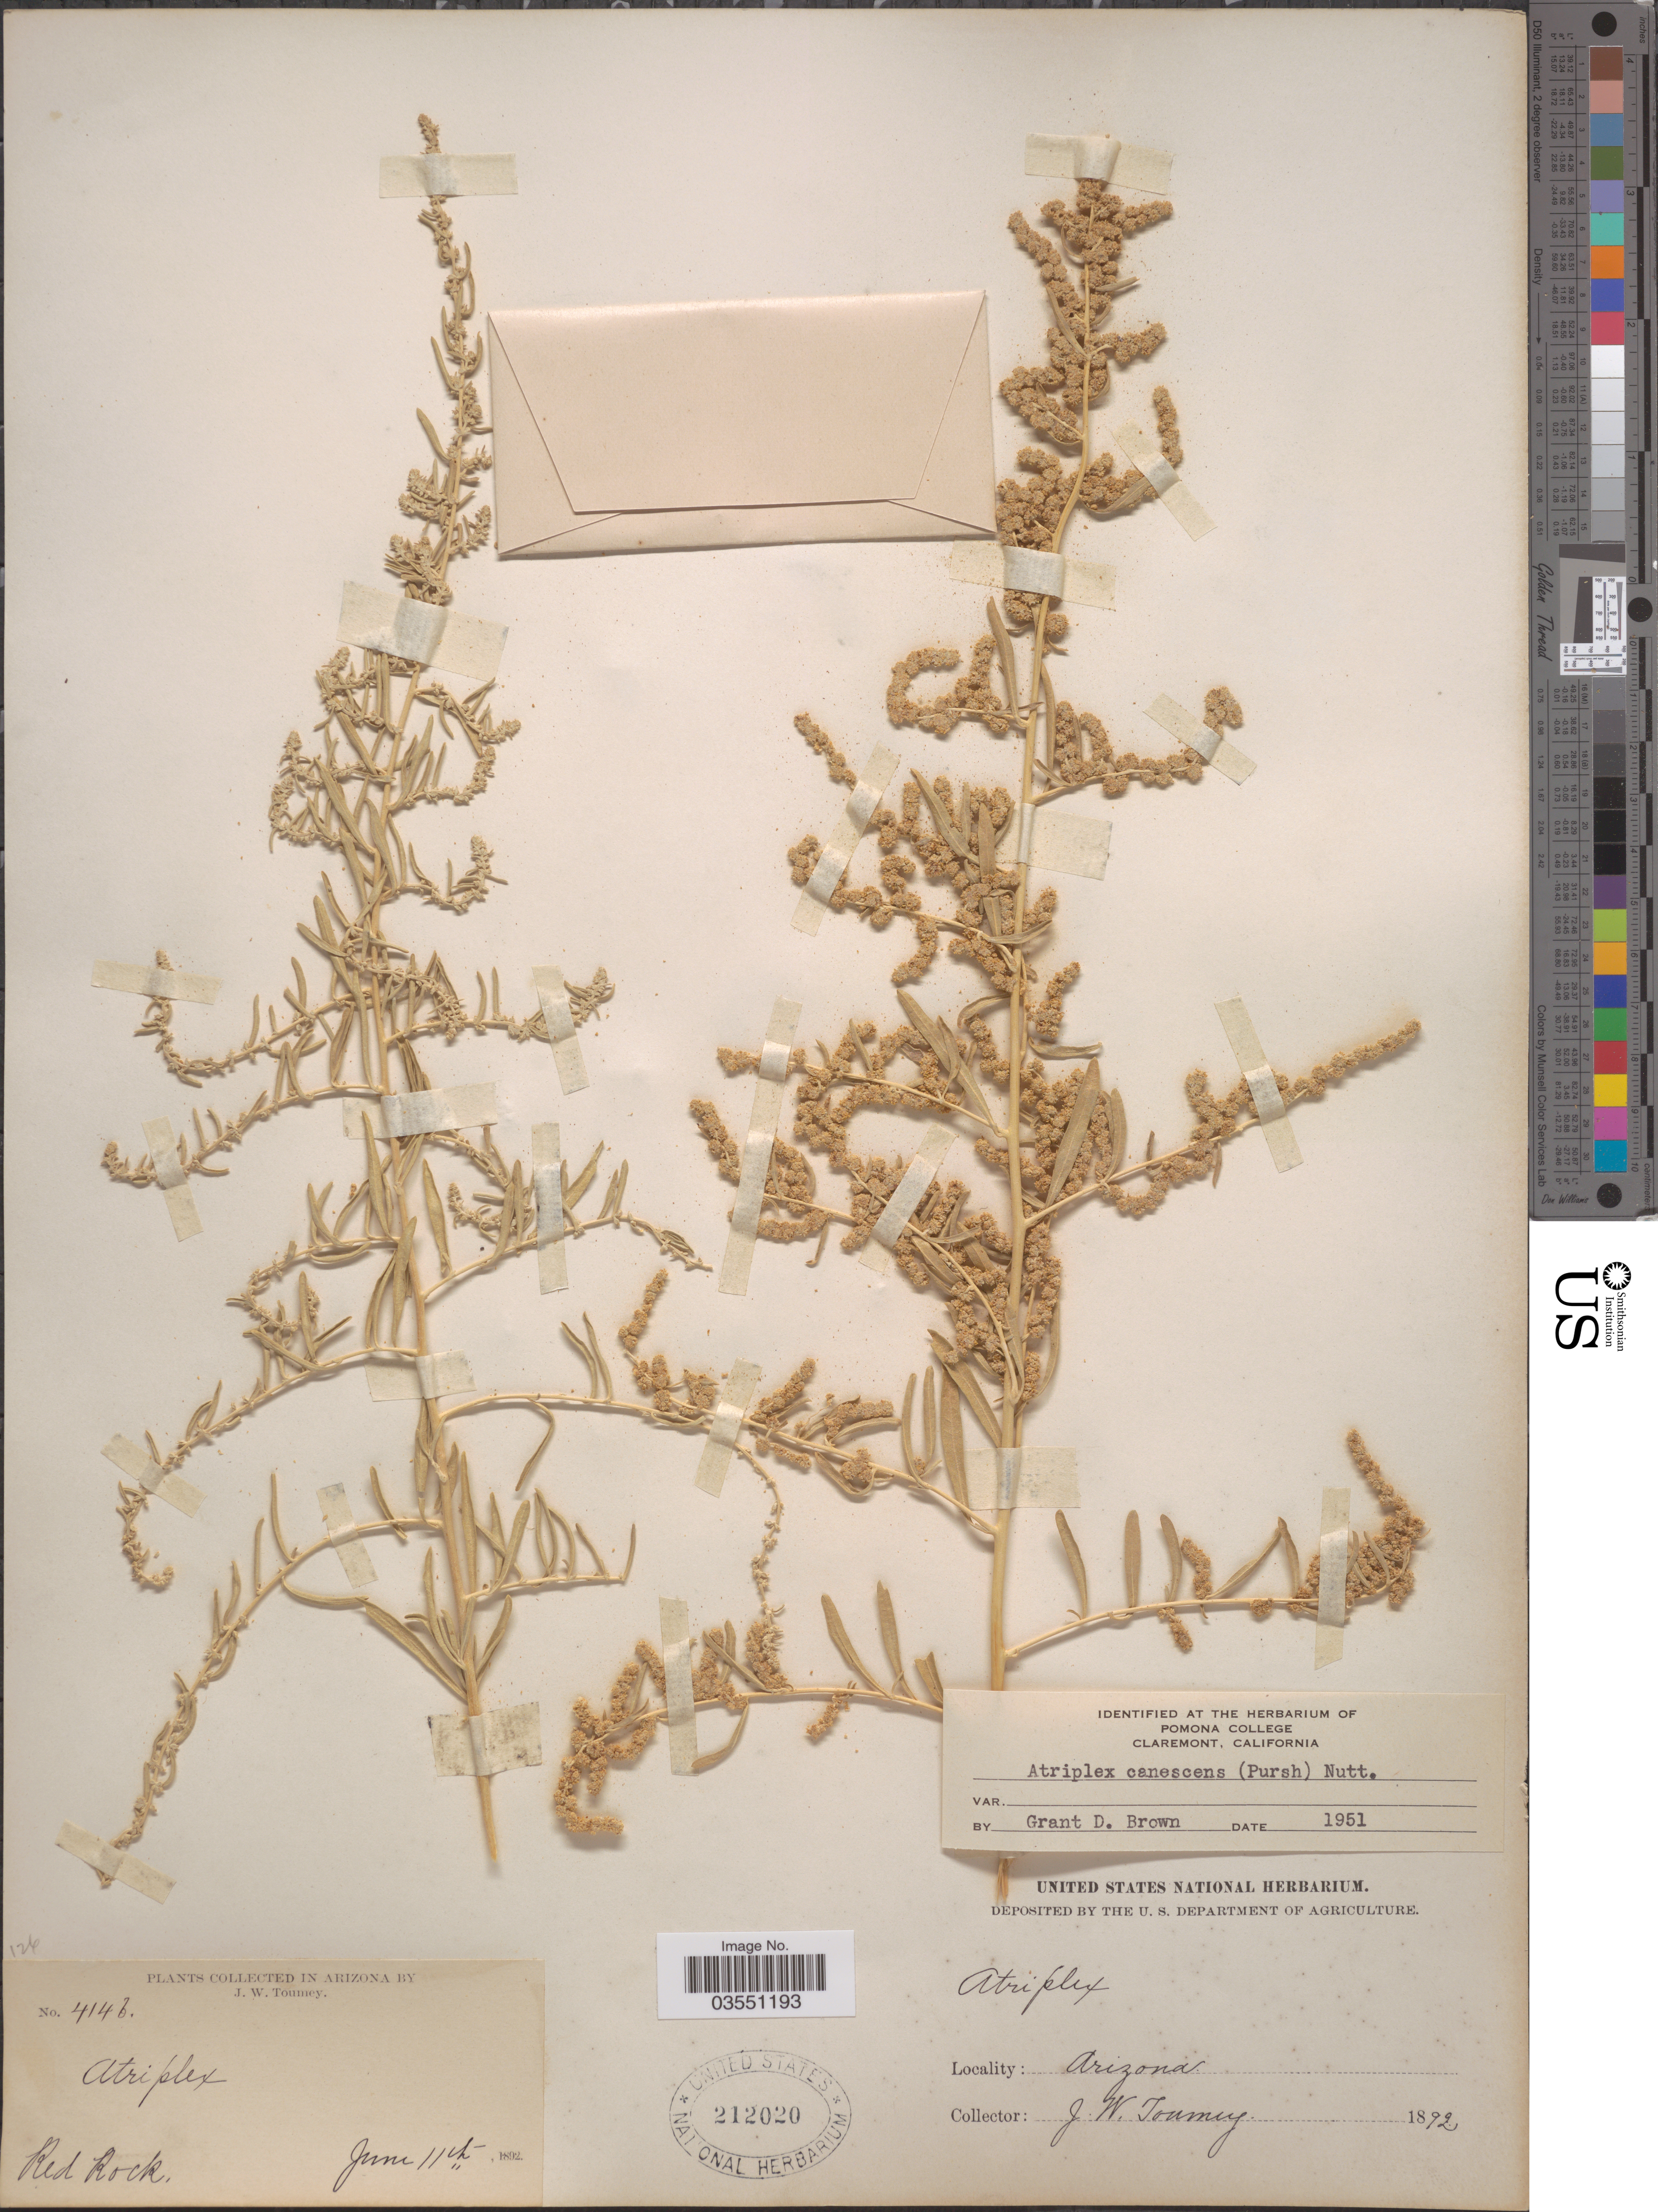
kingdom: Plantae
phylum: Tracheophyta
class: Magnoliopsida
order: Caryophyllales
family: Amaranthaceae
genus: Atriplex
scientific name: Atriplex canescens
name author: (Pursh) Nutt.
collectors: J. W. Toumey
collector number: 4146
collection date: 1892-06-11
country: United States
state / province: Arizona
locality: Red Rock.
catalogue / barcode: US 212020